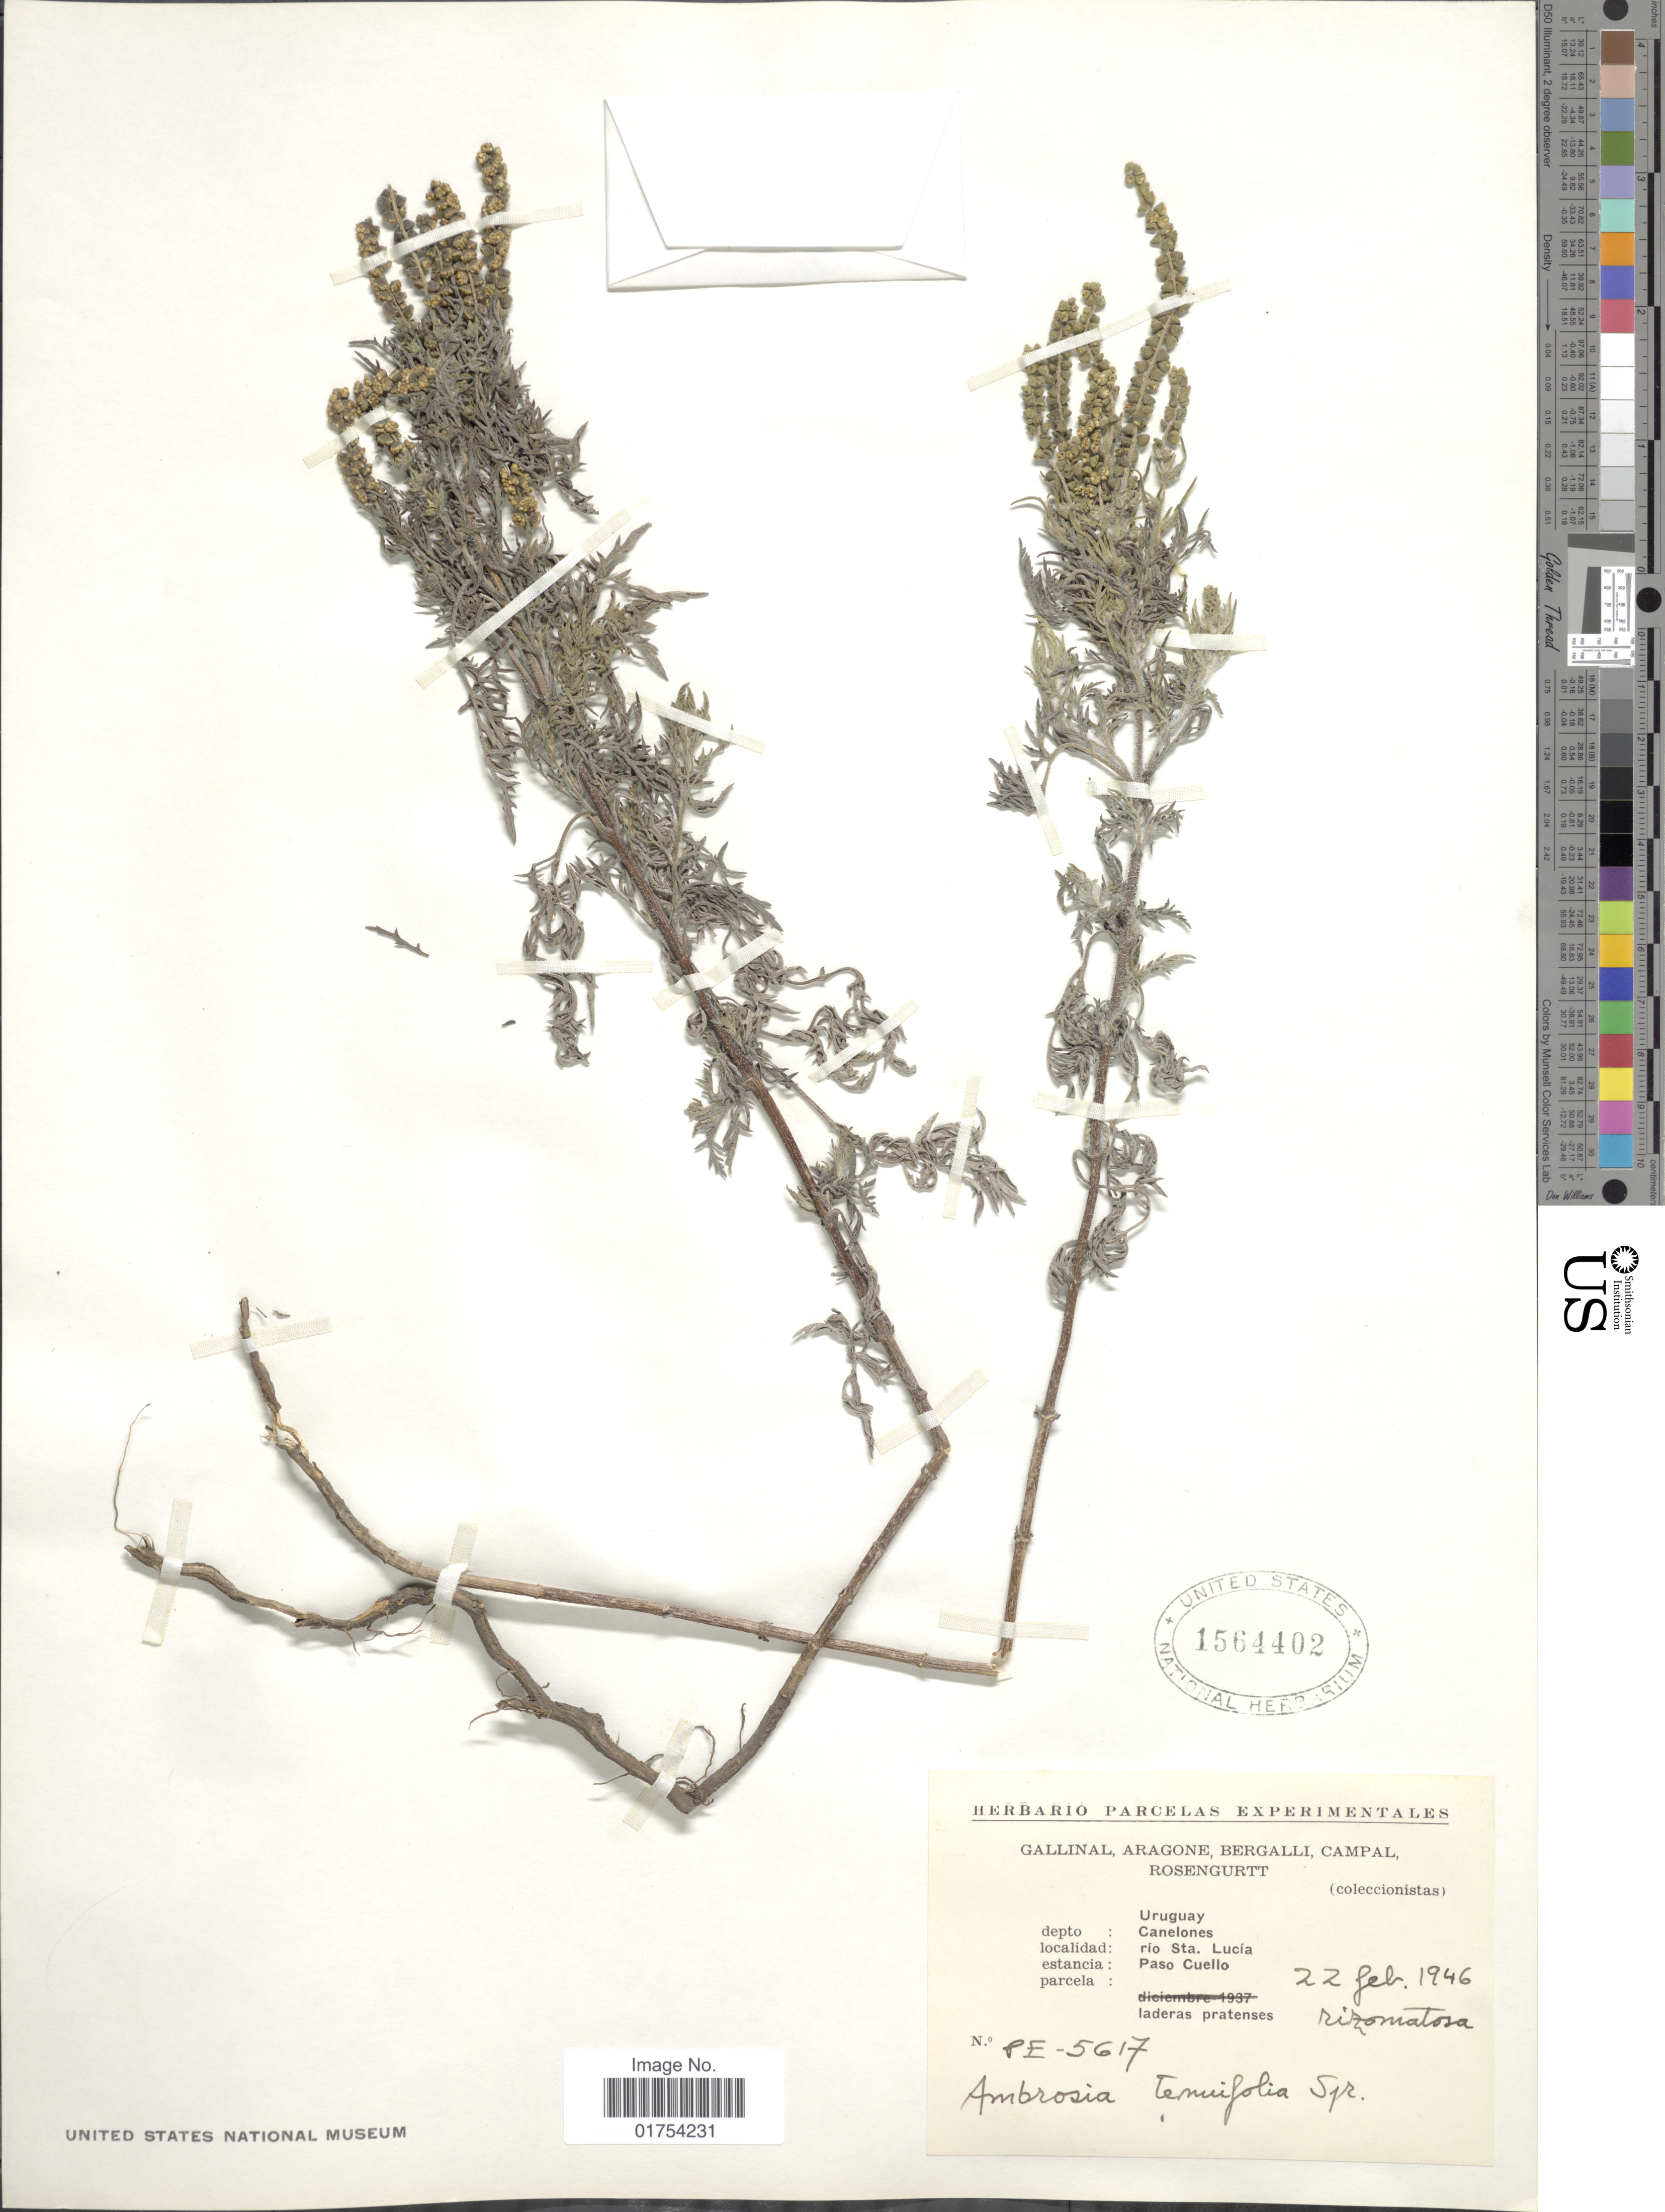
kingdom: Plantae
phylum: Tracheophyta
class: Magnoliopsida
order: Asterales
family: Asteraceae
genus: Ambrosia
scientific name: Ambrosia tenuifolia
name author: Spreng.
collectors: -. Gallinal, -- Aragone, -- Bergalli, -- Campal & Rosengurtt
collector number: PE-5617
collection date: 1946-02-22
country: Uruguay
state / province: Canelones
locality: Rio Sta. Lucia, Paso Cuello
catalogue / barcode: US 1564402